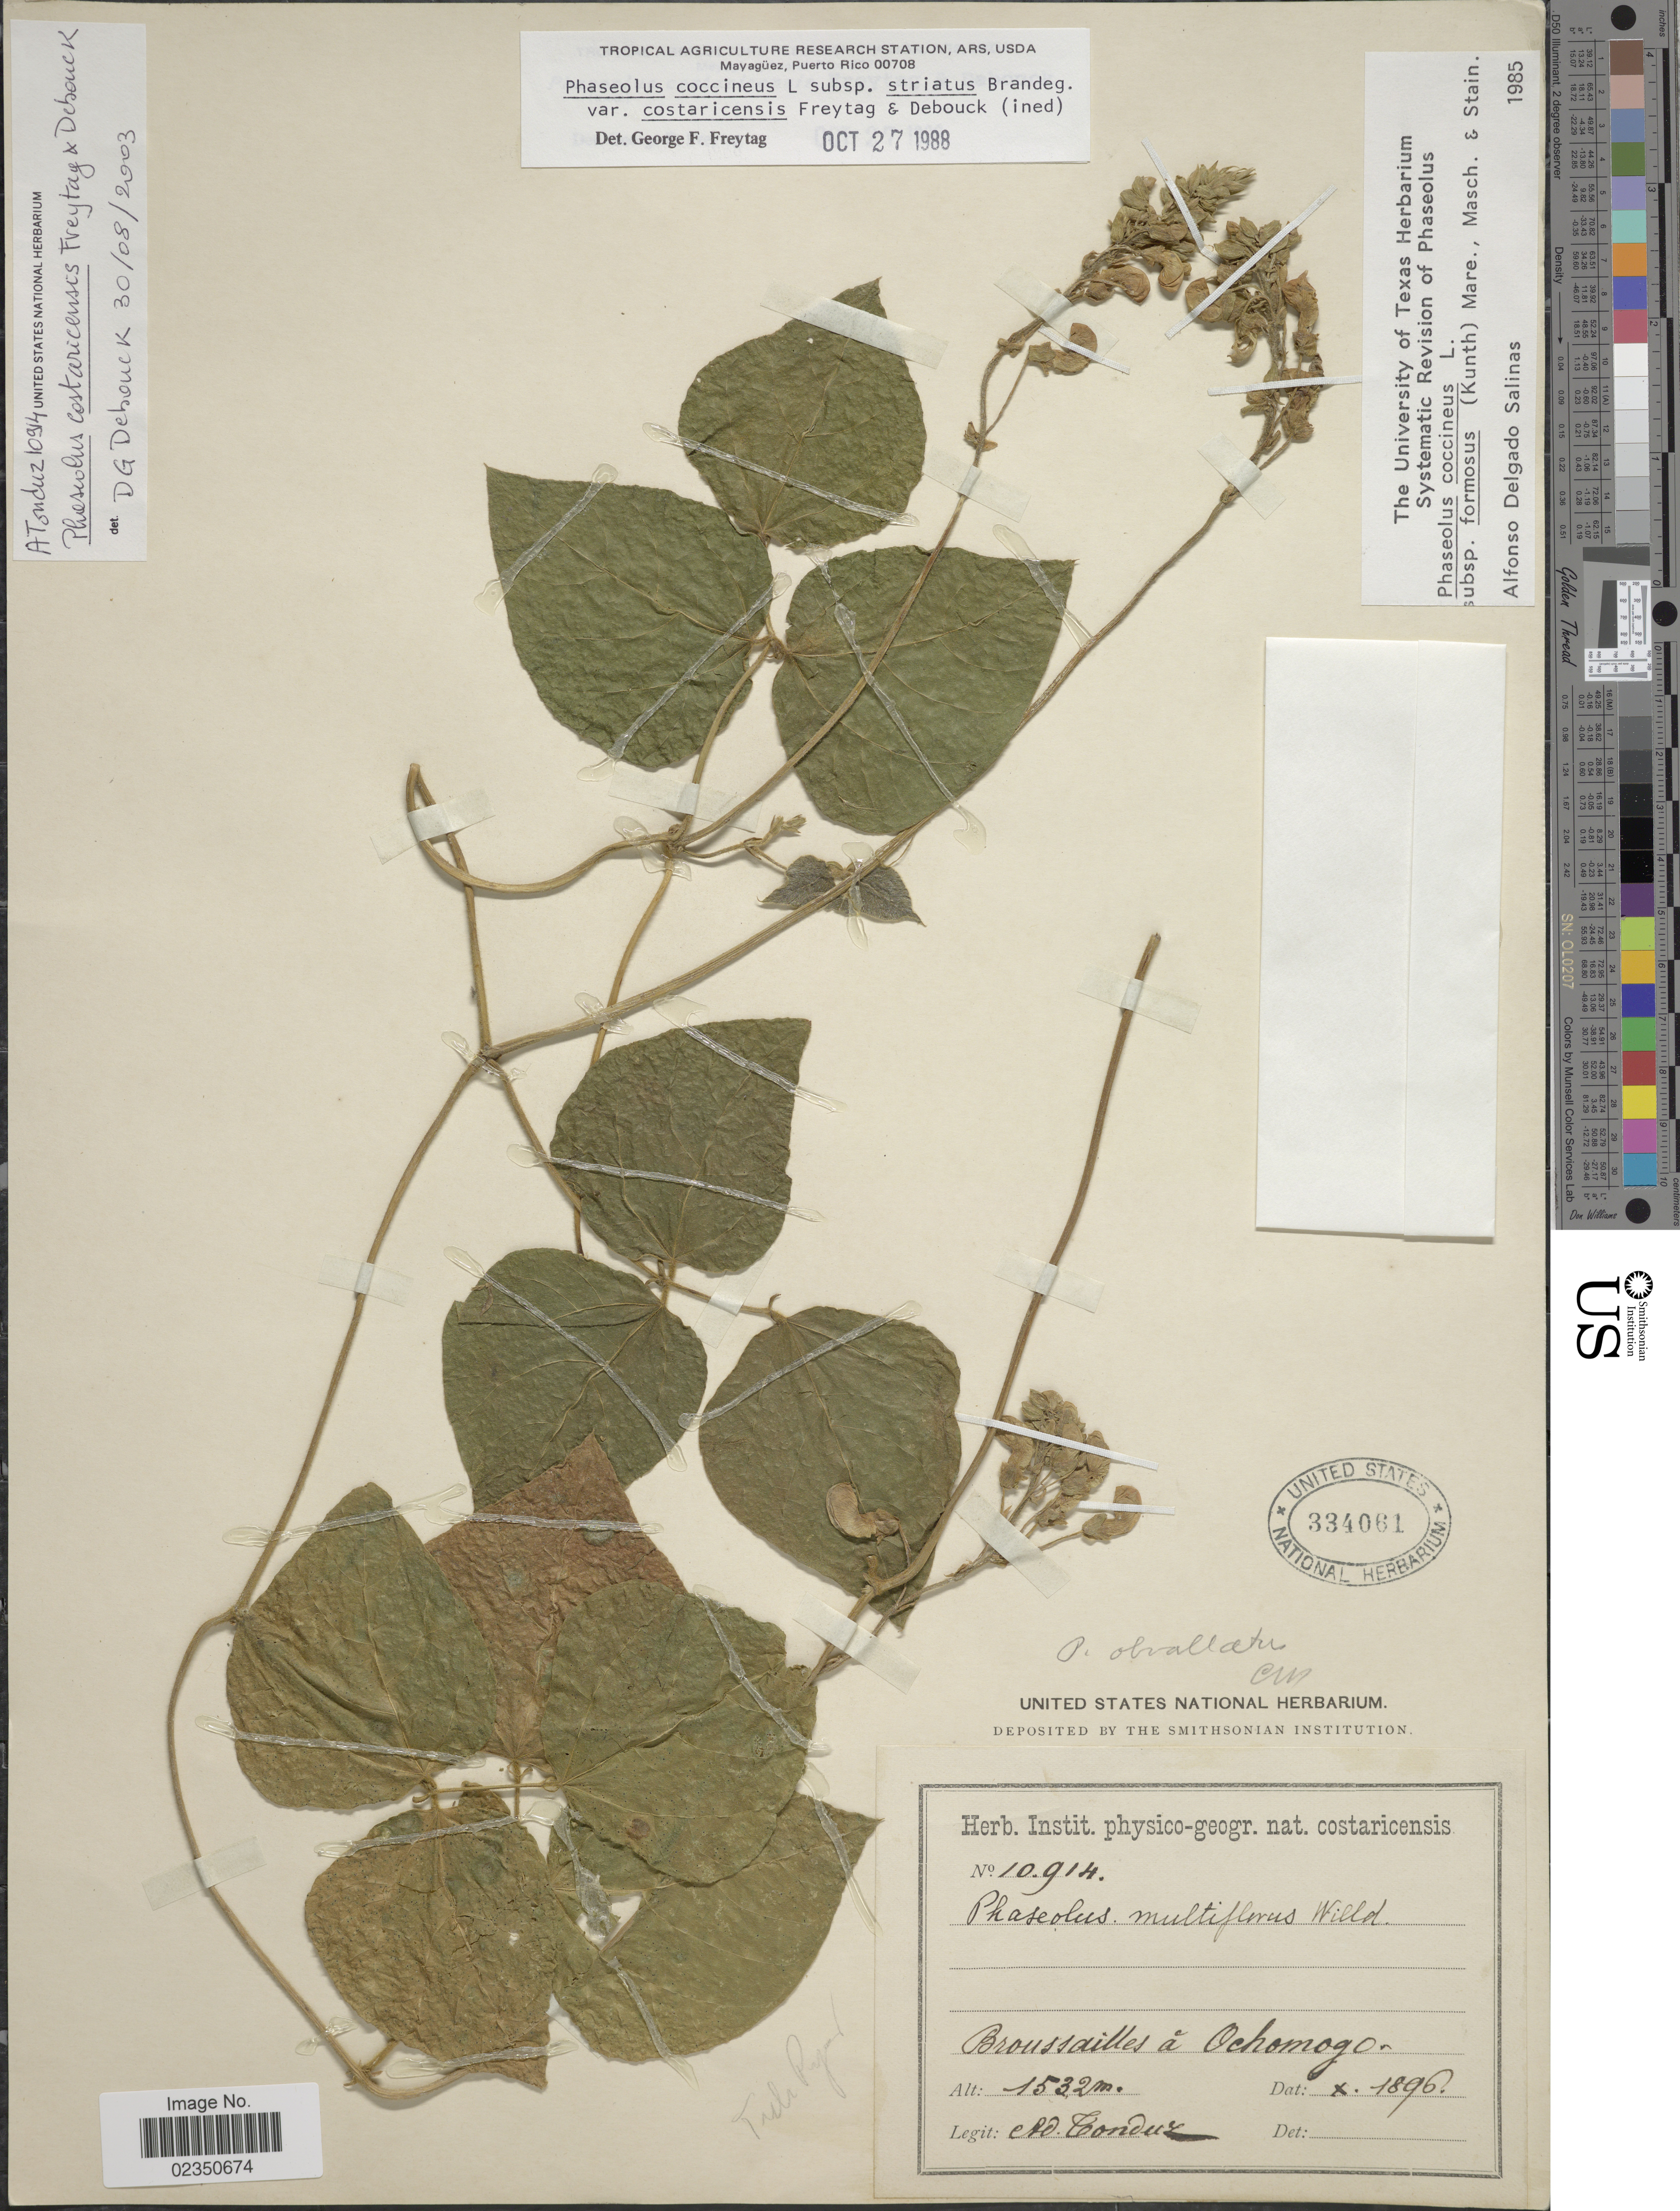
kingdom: Plantae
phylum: Tracheophyta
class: Magnoliopsida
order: Fabales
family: Fabaceae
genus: Phaseolus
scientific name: Phaseolus costaricensis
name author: Freytag & Debouck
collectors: A. Tonduz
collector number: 10914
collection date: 1896-10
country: Costa Rica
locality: Broussailles a Ochomogo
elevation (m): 1532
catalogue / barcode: US 334061